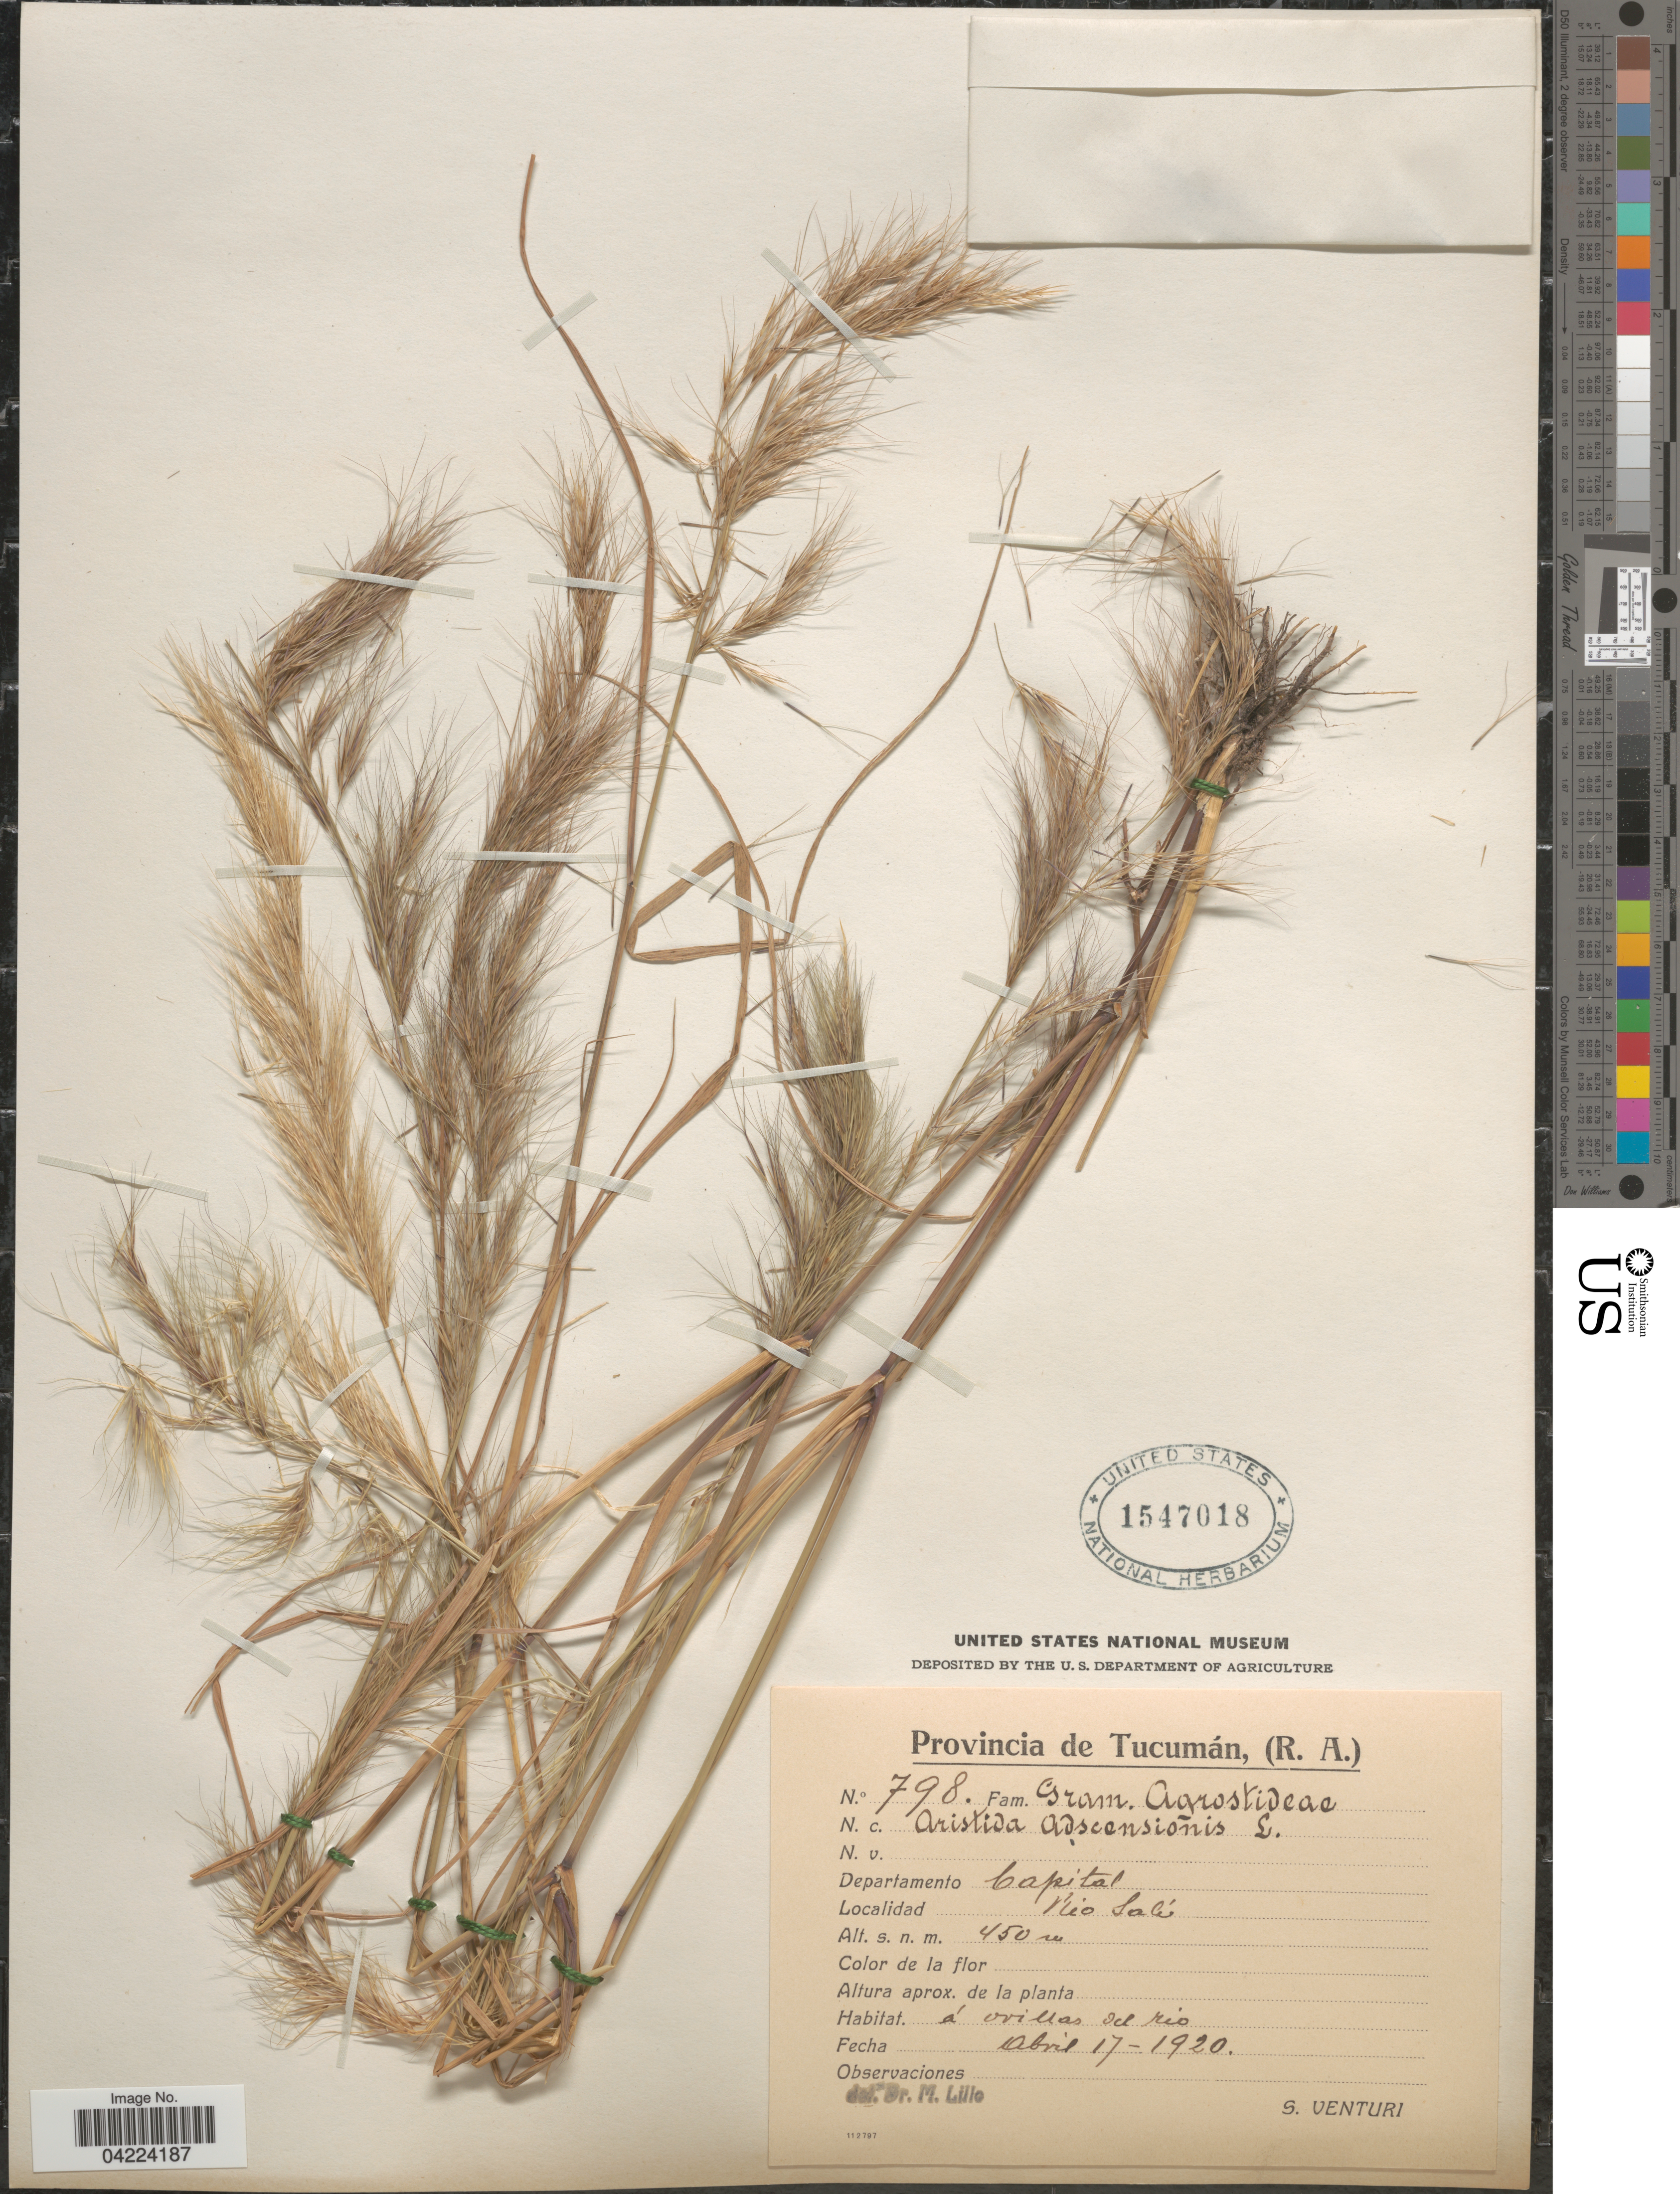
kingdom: Plantae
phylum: Tracheophyta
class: Liliopsida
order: Poales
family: Poaceae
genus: Aristida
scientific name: Aristida adscensionis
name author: L.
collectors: S. Venturi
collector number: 798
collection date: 1920-04-17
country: Argentina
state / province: Tucuman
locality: Departamento Capital. Rio Sali.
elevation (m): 450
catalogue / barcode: US 1547018